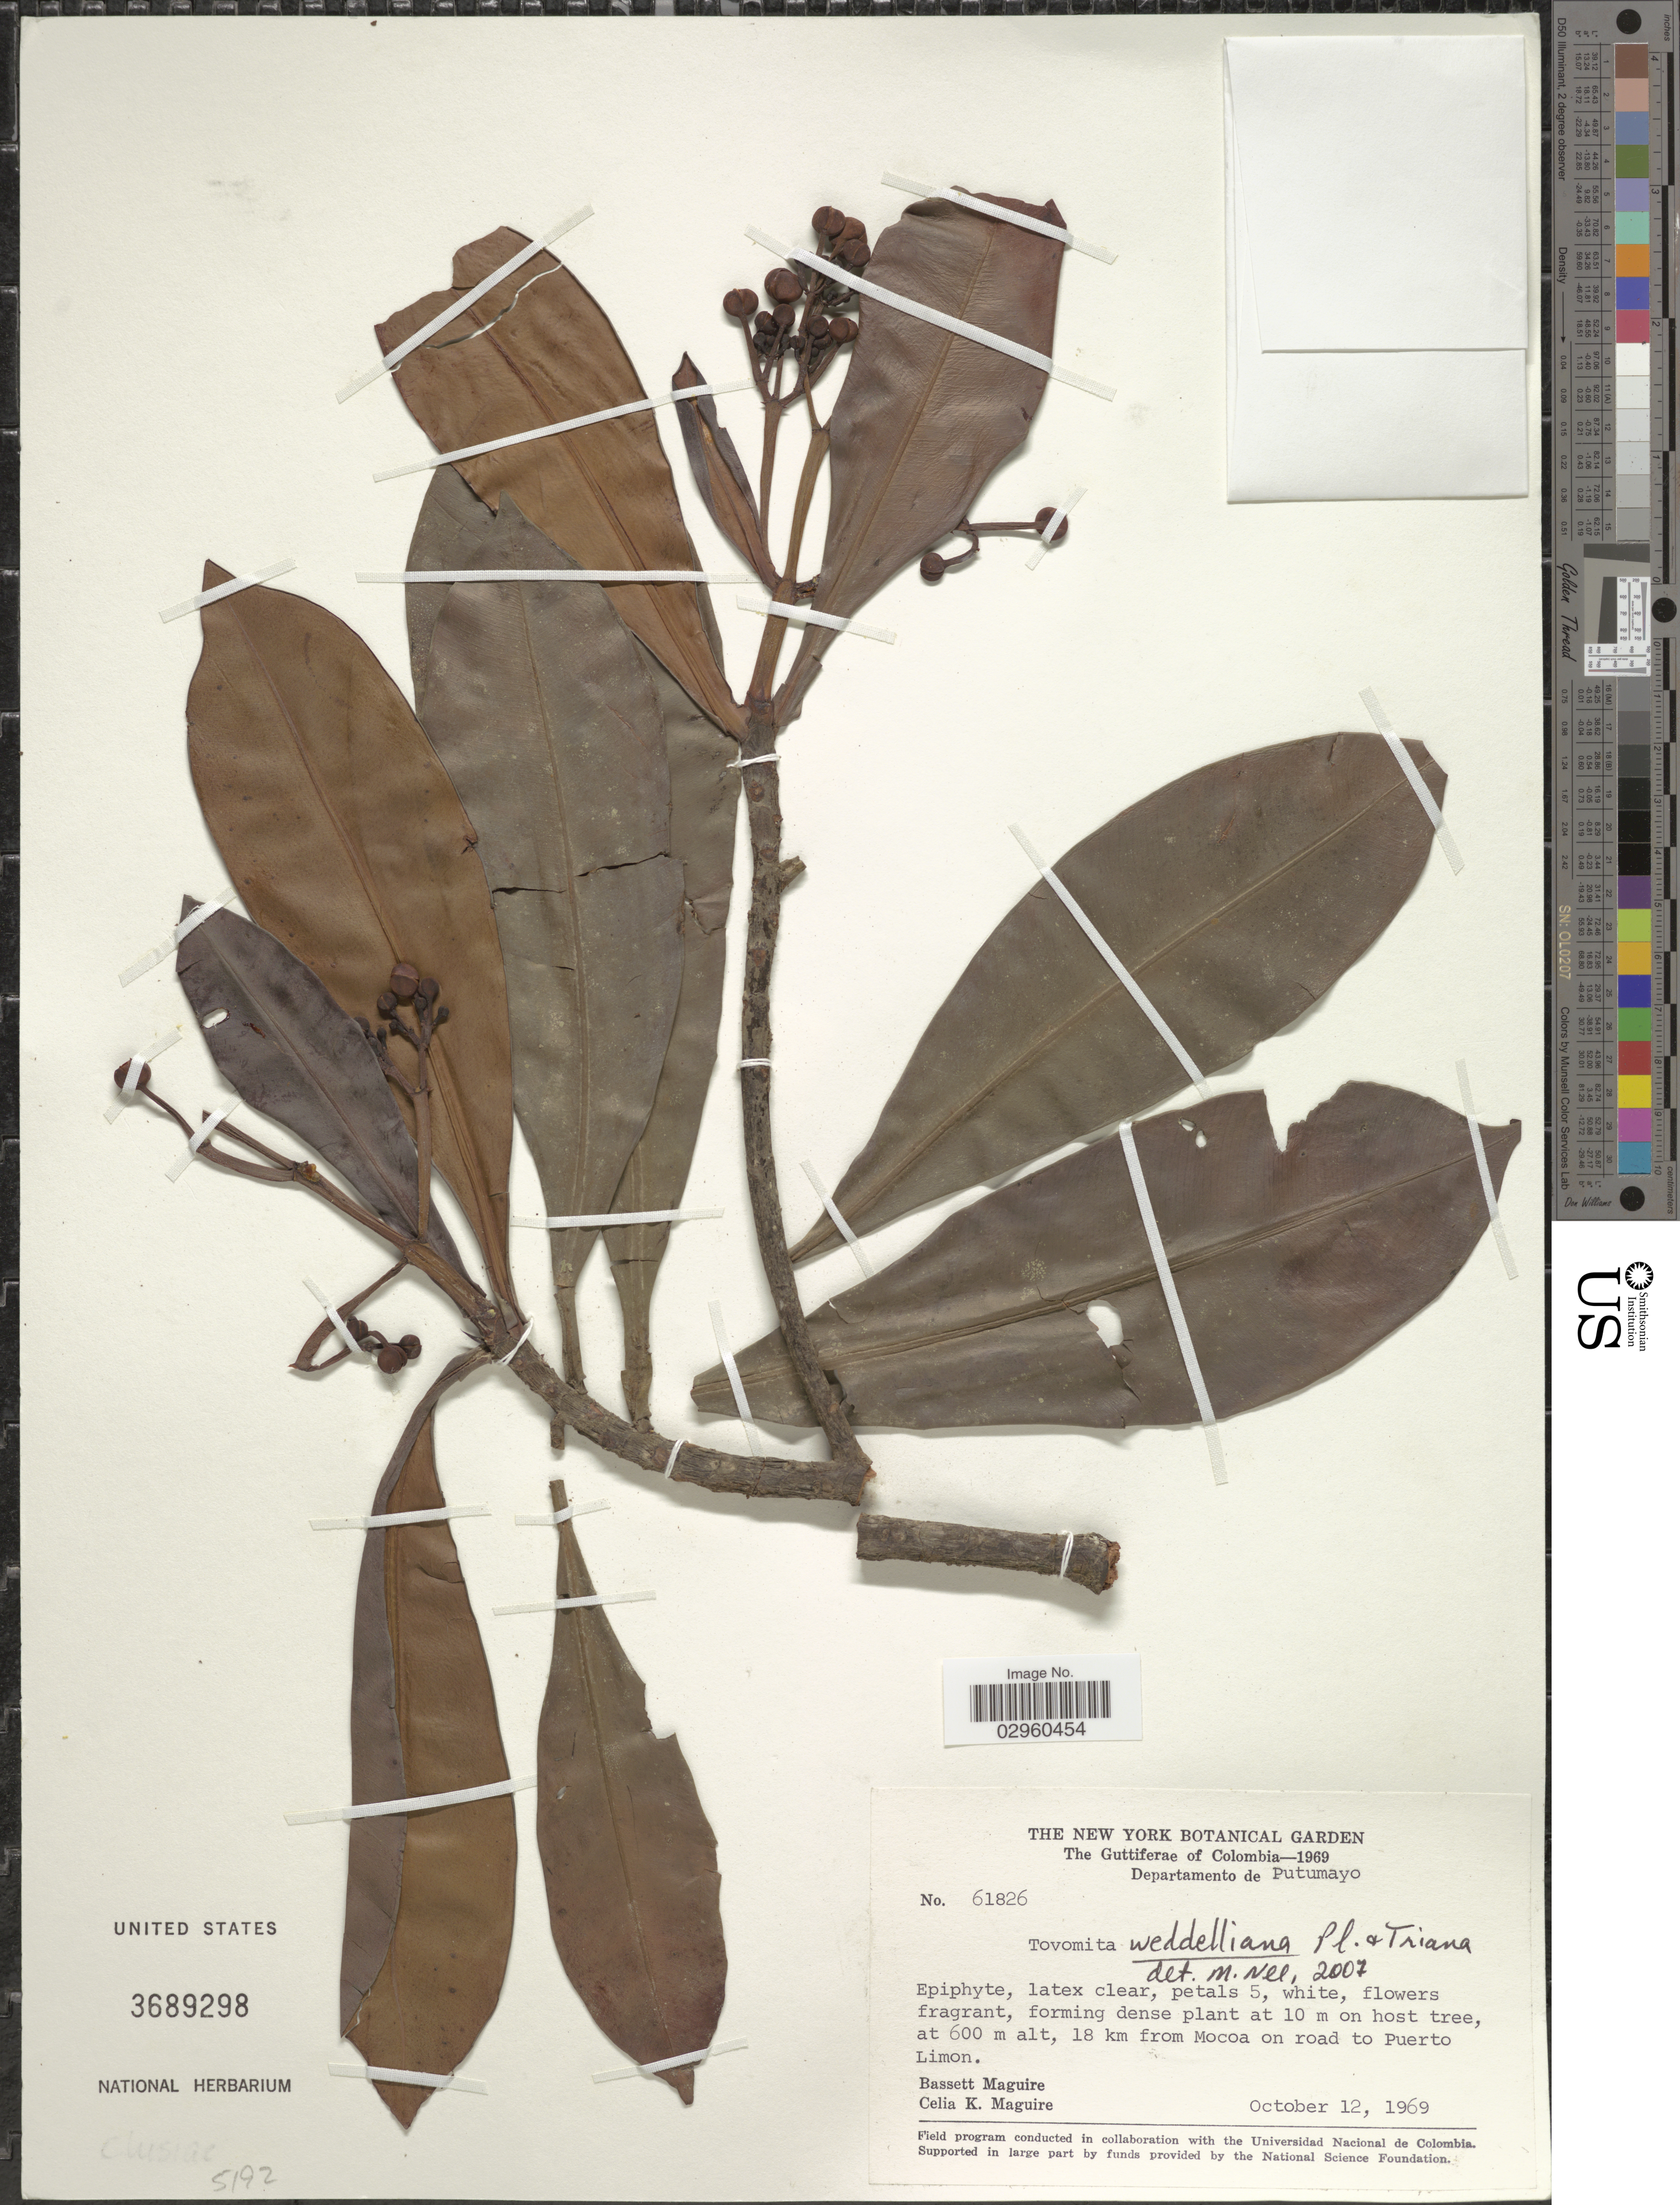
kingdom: Plantae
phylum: Tracheophyta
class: Magnoliopsida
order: Malpighiales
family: Clusiaceae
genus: Arawakia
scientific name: Arawakia weddelliana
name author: (Planch. & Triana) L. Marinho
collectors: B. Maguire & C. K. Maguire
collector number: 61826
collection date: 1969-10-12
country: Colombia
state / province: Putumayo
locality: Departamento de Putumayo. 18 km from Mocoa on road to Puerto Limon.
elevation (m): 600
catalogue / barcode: US 3689298